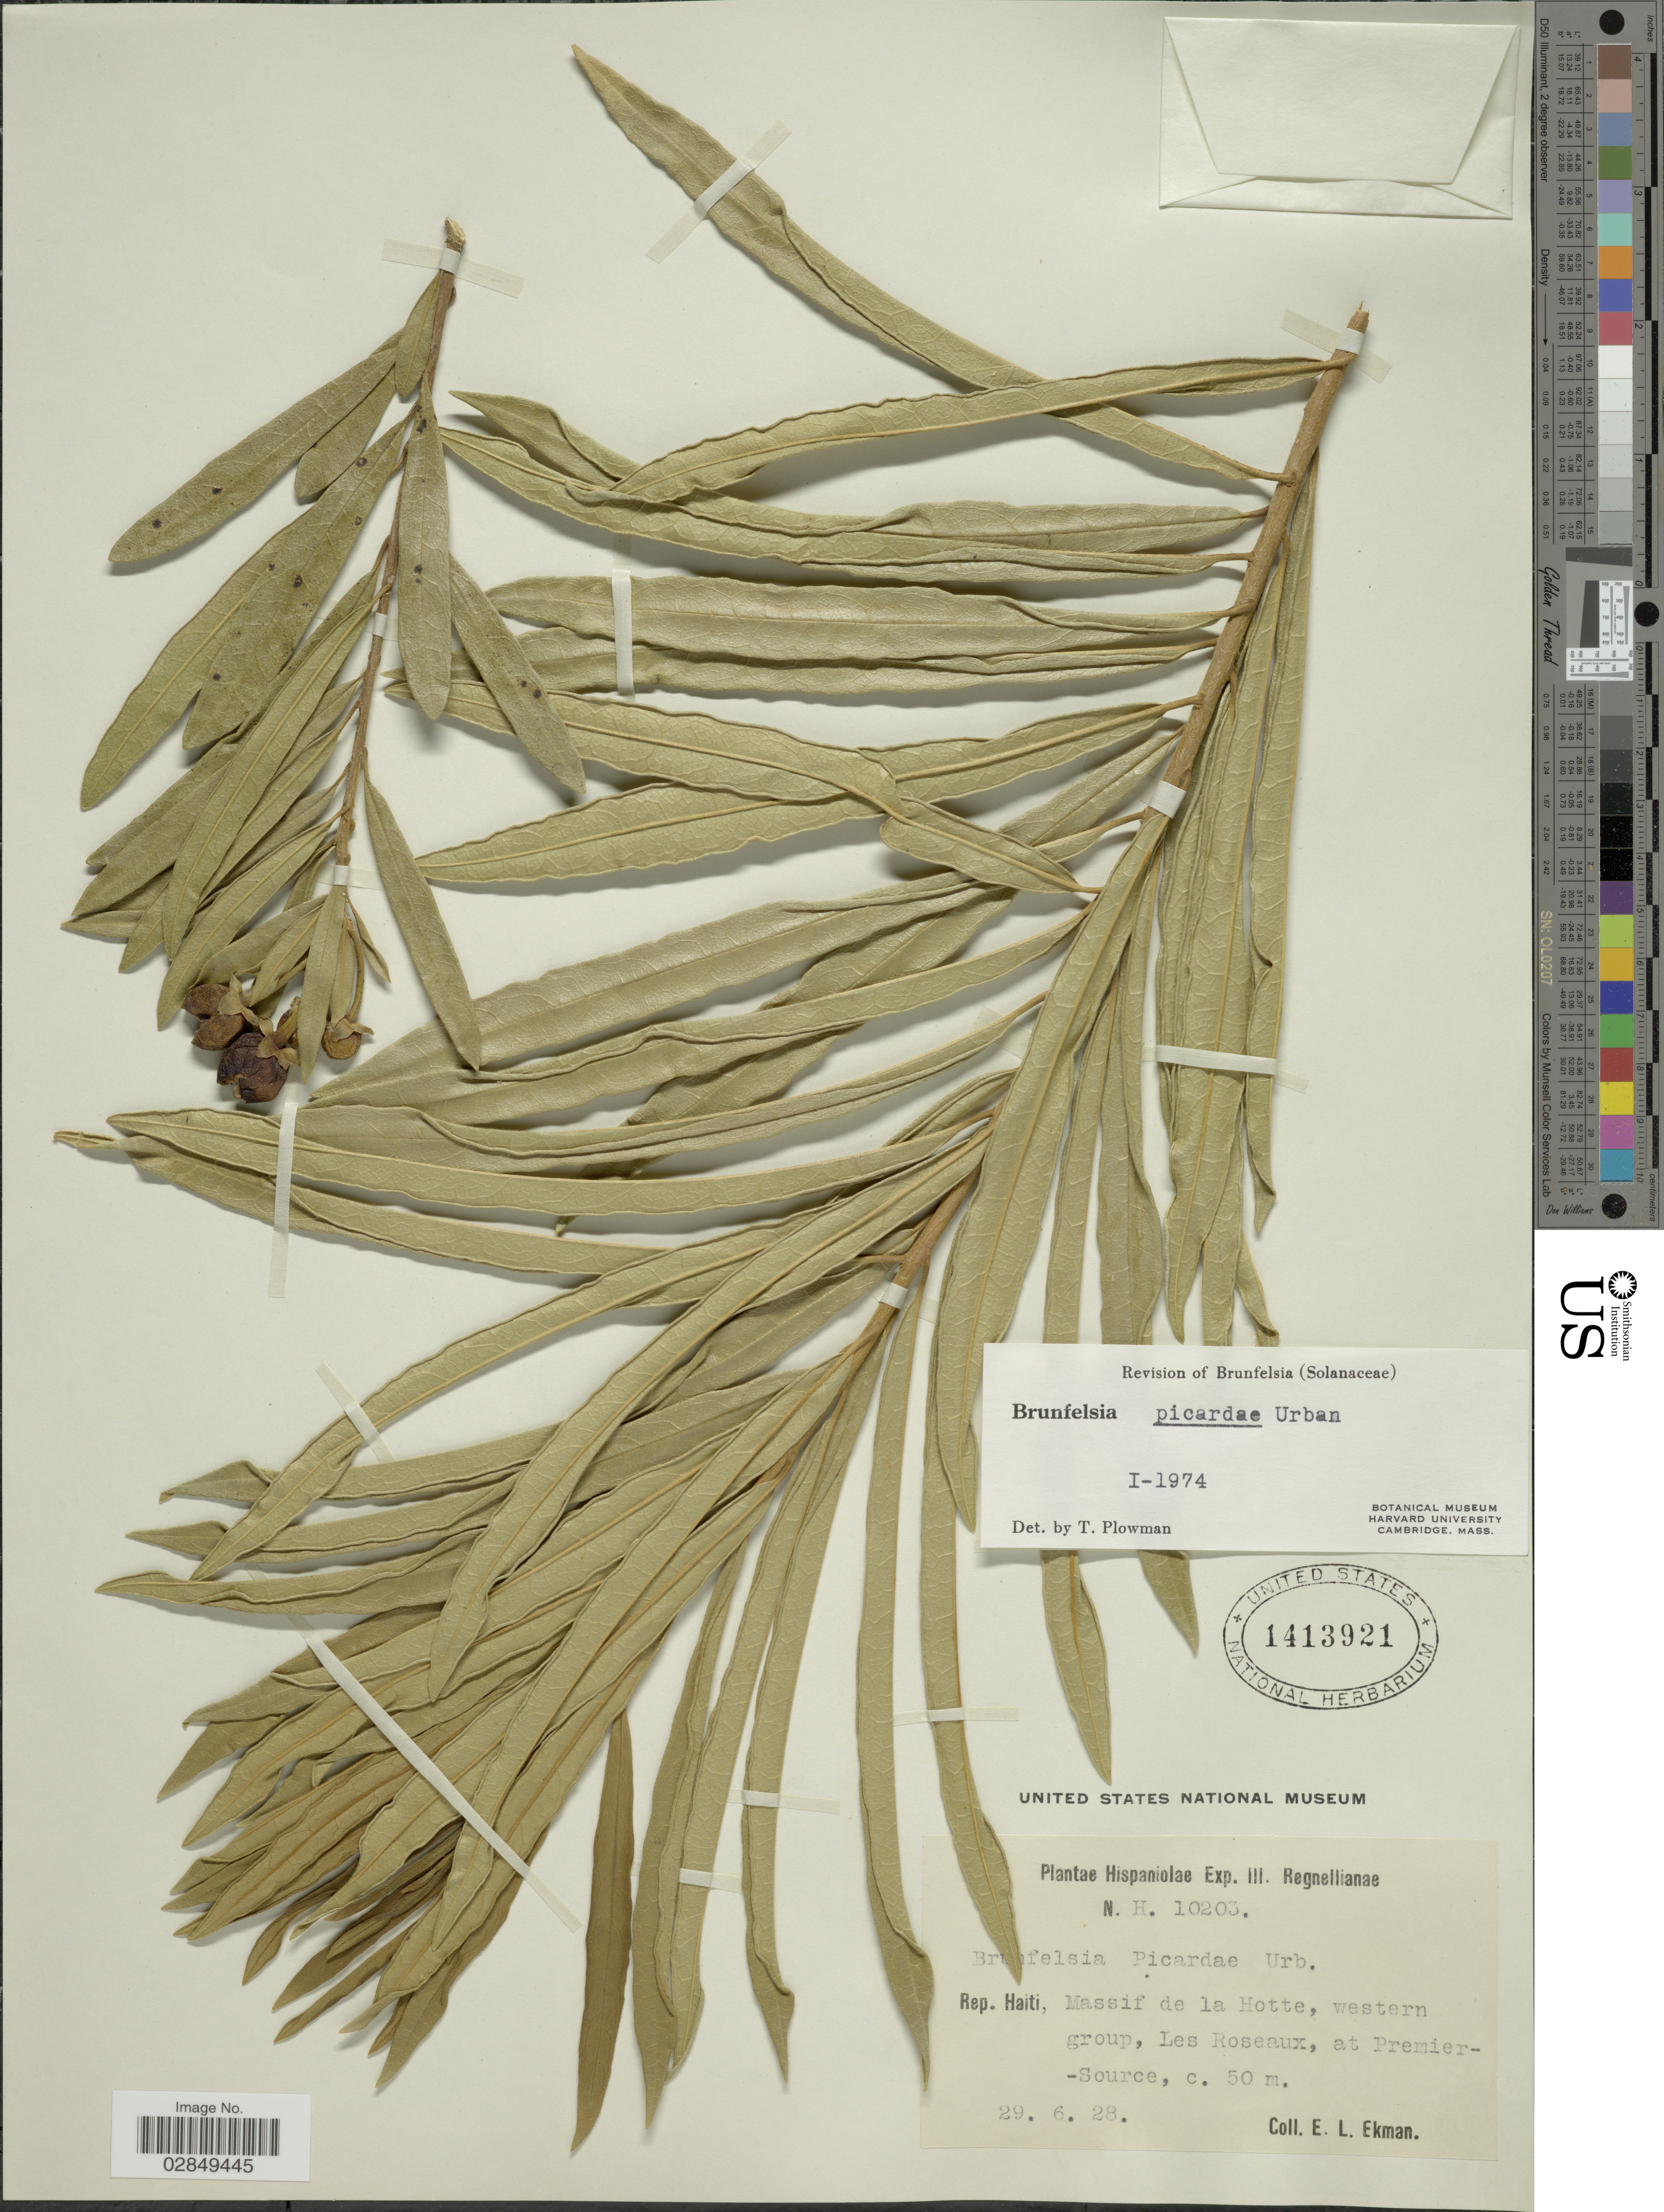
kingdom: Plantae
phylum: Tracheophyta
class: Magnoliopsida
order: Solanales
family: Solanaceae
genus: Brunfelsia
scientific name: Brunfelsia picardae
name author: Krug & Urb.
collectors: E. L. Ekman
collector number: H.10203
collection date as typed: Transcribed d/m/y: 29/6/28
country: Haiti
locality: Massif de la Hotte, western group, Les Roseaux, at Premier-Source.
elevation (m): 50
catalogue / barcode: US 1413921